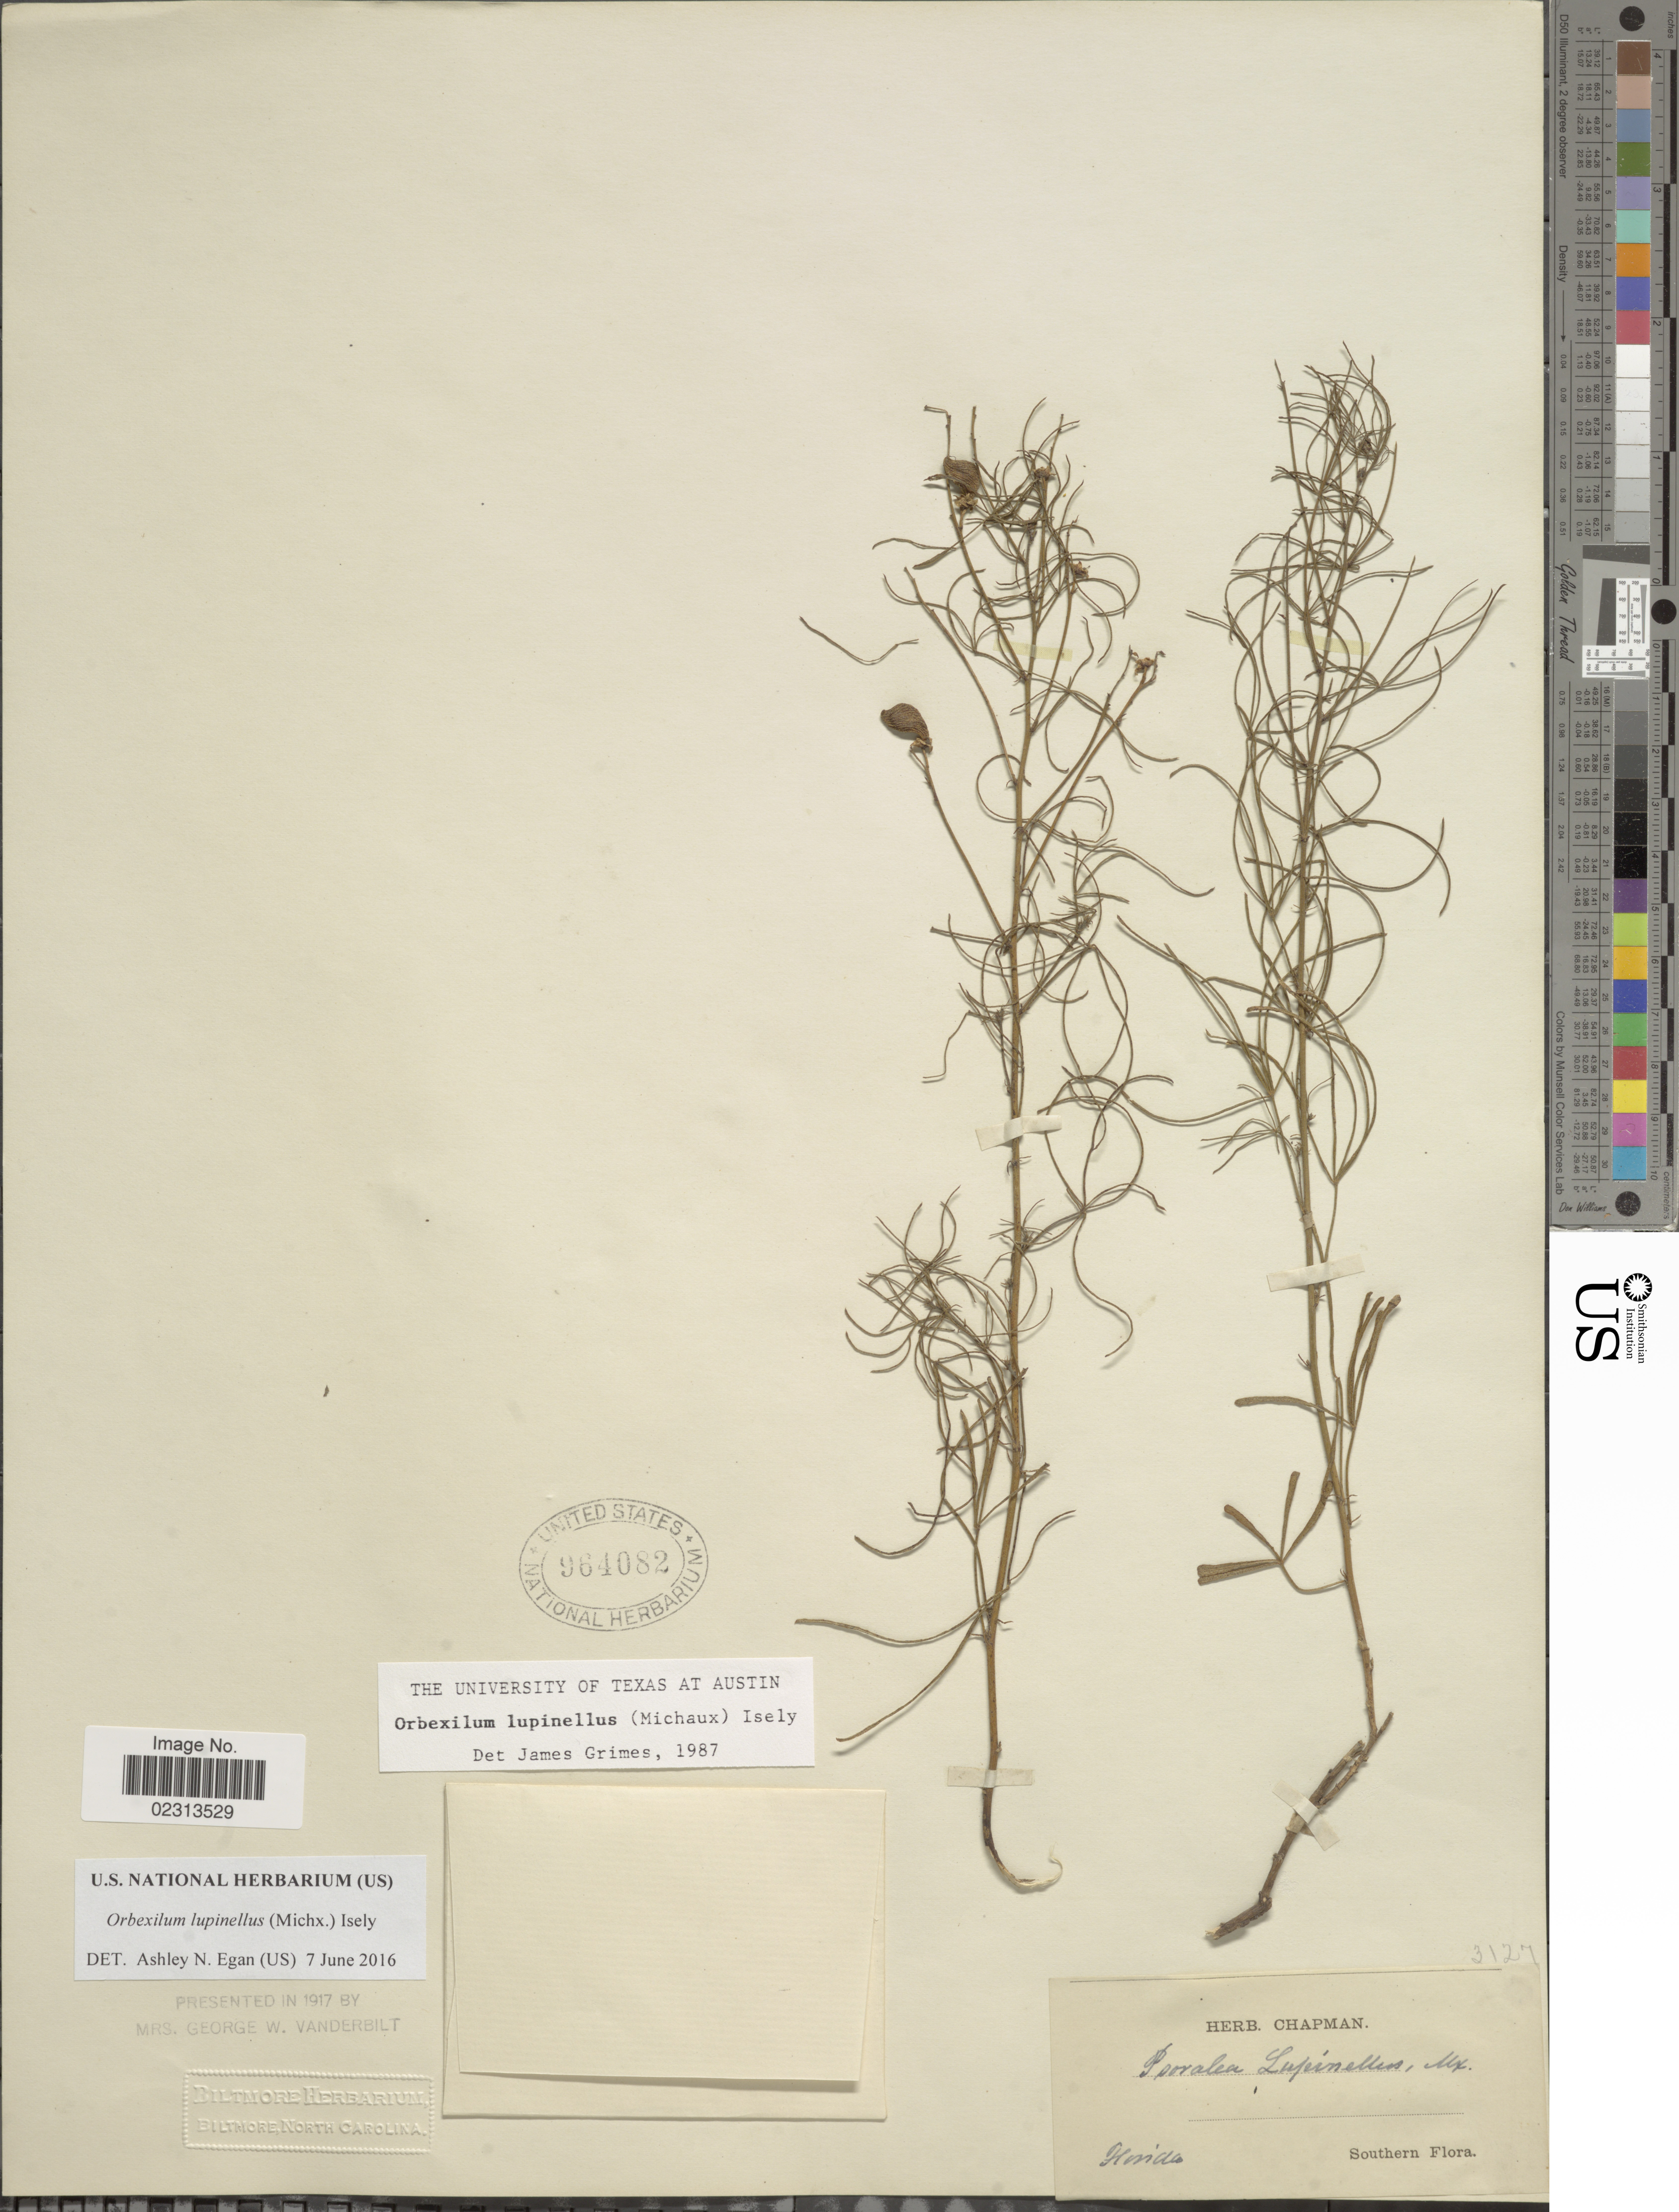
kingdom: Plantae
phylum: Tracheophyta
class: Magnoliopsida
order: Fabales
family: Fabaceae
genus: Orbexilum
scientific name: Orbexilum lupinellus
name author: (Michx.) Isley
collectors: ex herb. Chapman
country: United States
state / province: Florida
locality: Southern Flora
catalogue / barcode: US 964082